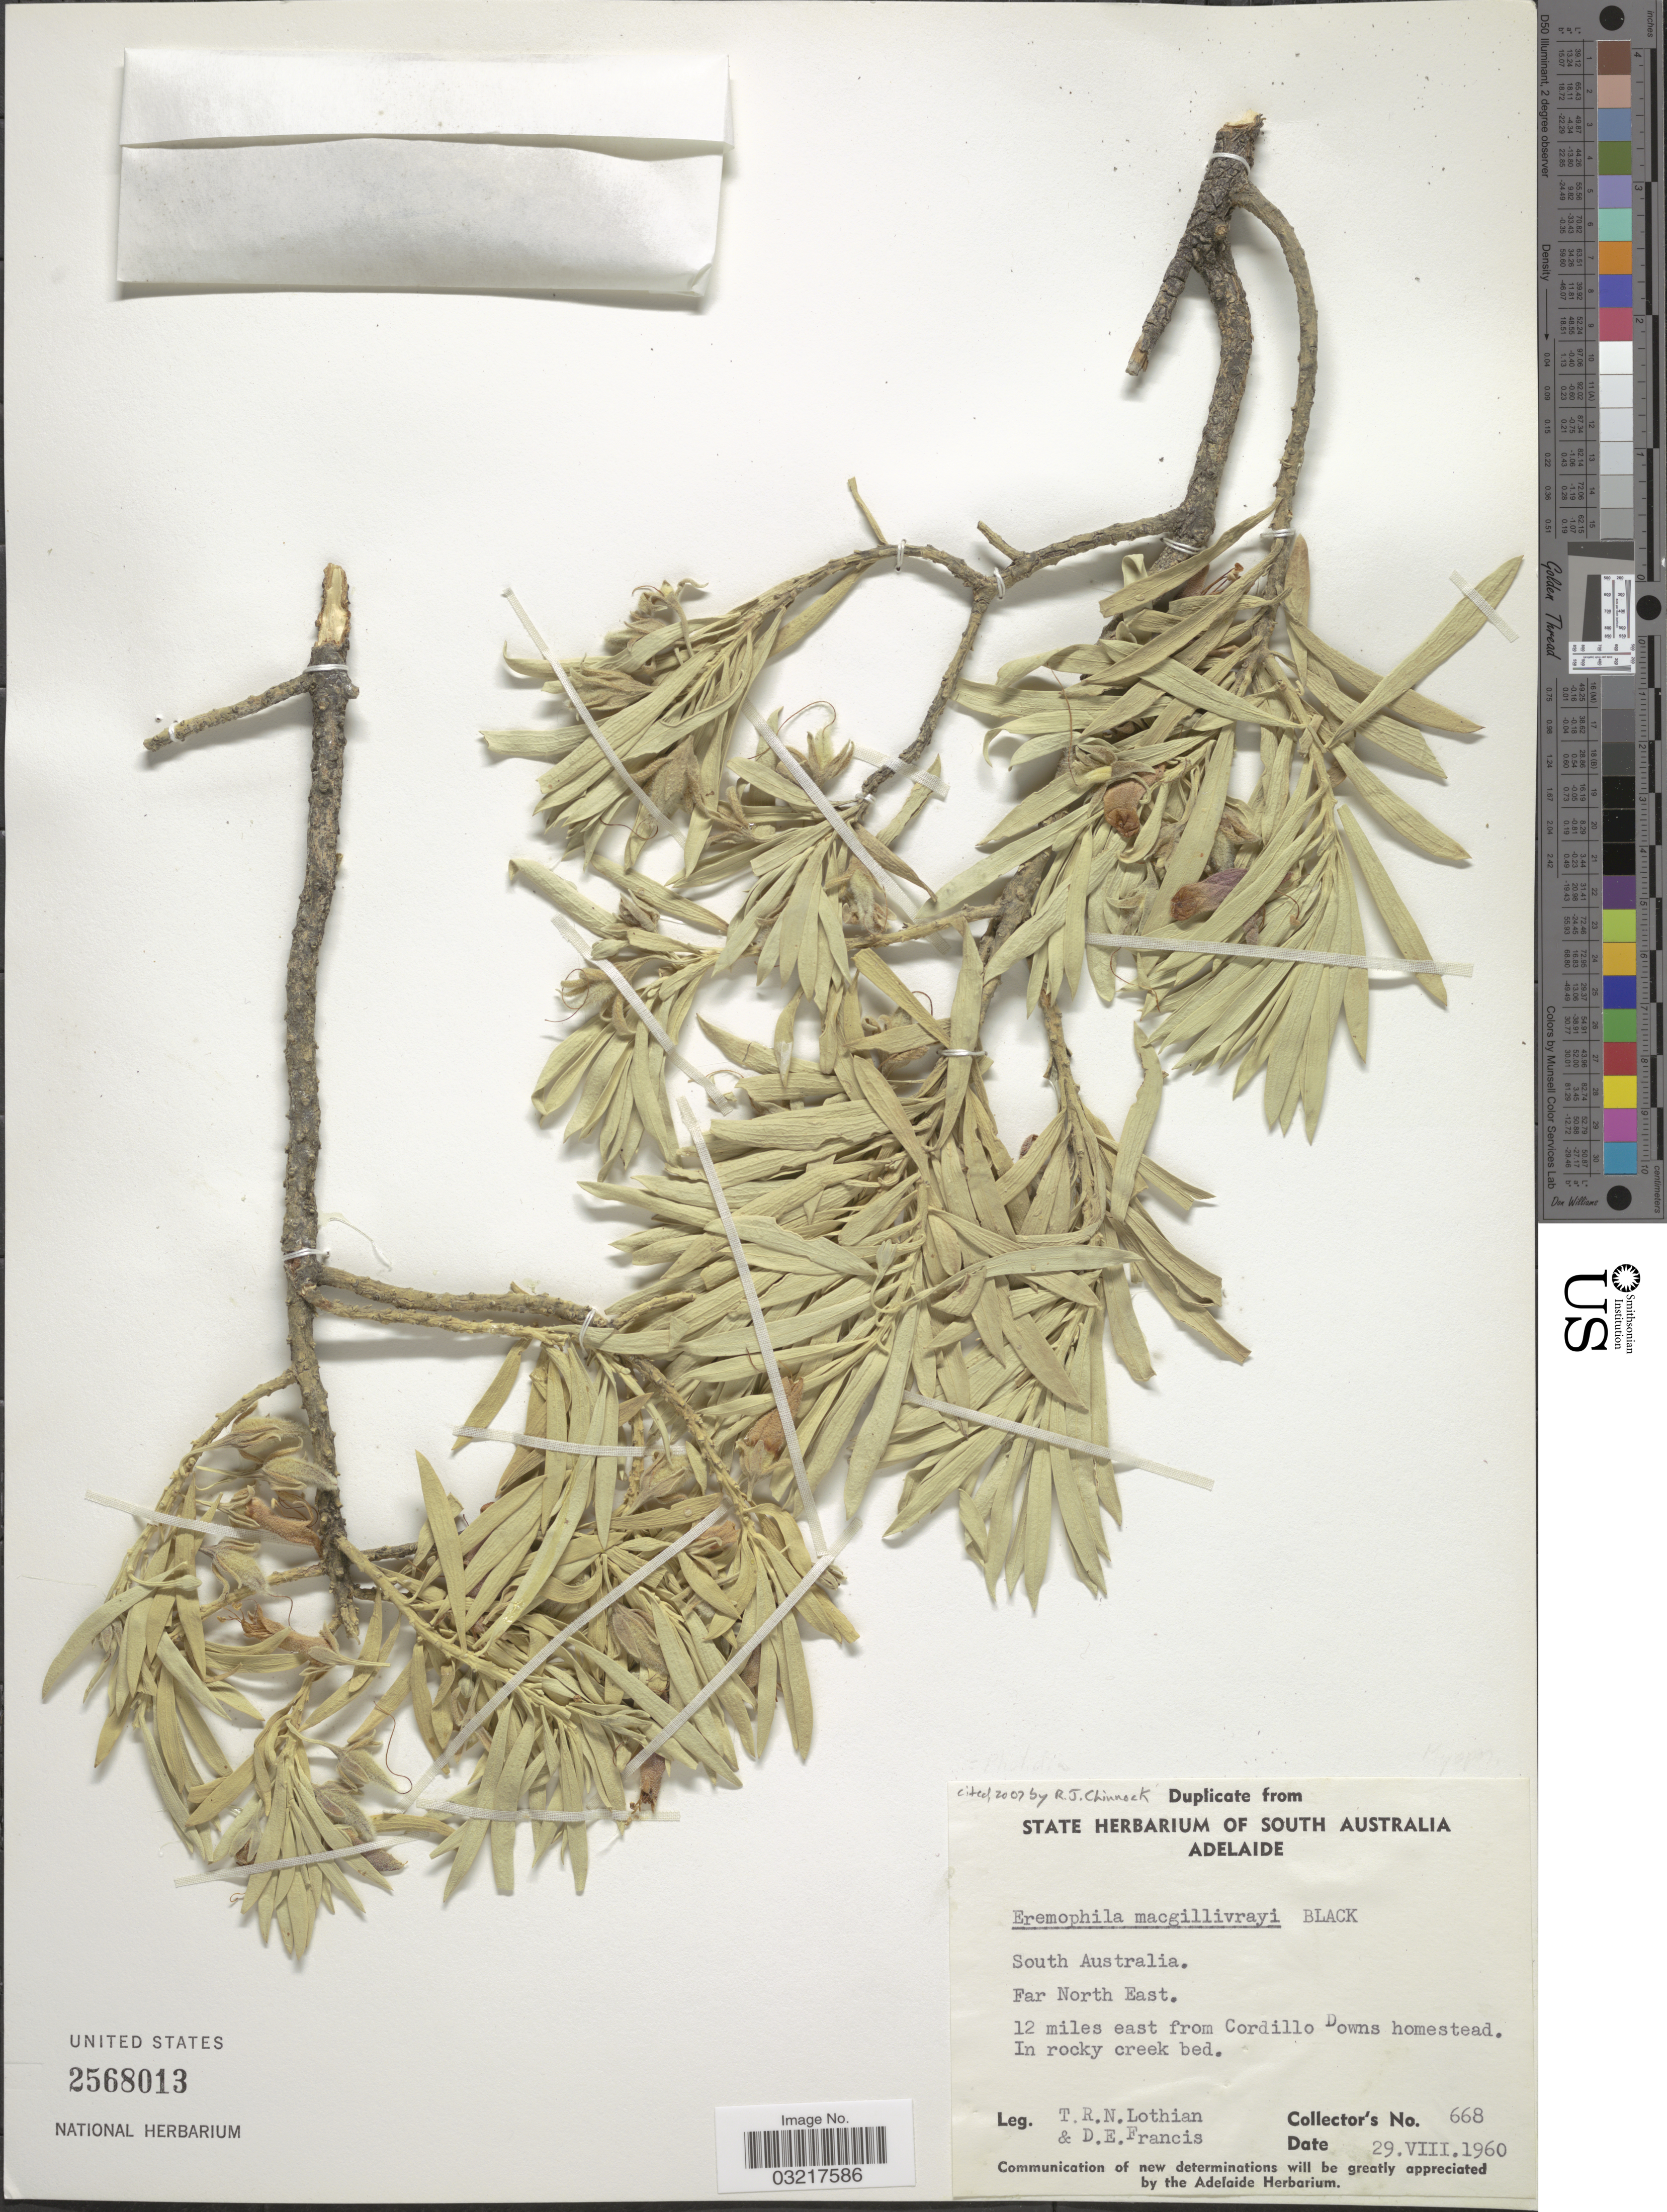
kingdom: Plantae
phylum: Tracheophyta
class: Magnoliopsida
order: Lamiales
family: Scrophulariaceae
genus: Eremophila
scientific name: Eremophila macgillivrayi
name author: J.M. Black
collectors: T. Lothian & D. Francis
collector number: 668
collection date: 1960-08-29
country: Australia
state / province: South Australia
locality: Far North East. 12 miles east from Cordillo Downs homestead.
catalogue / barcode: US 2568013